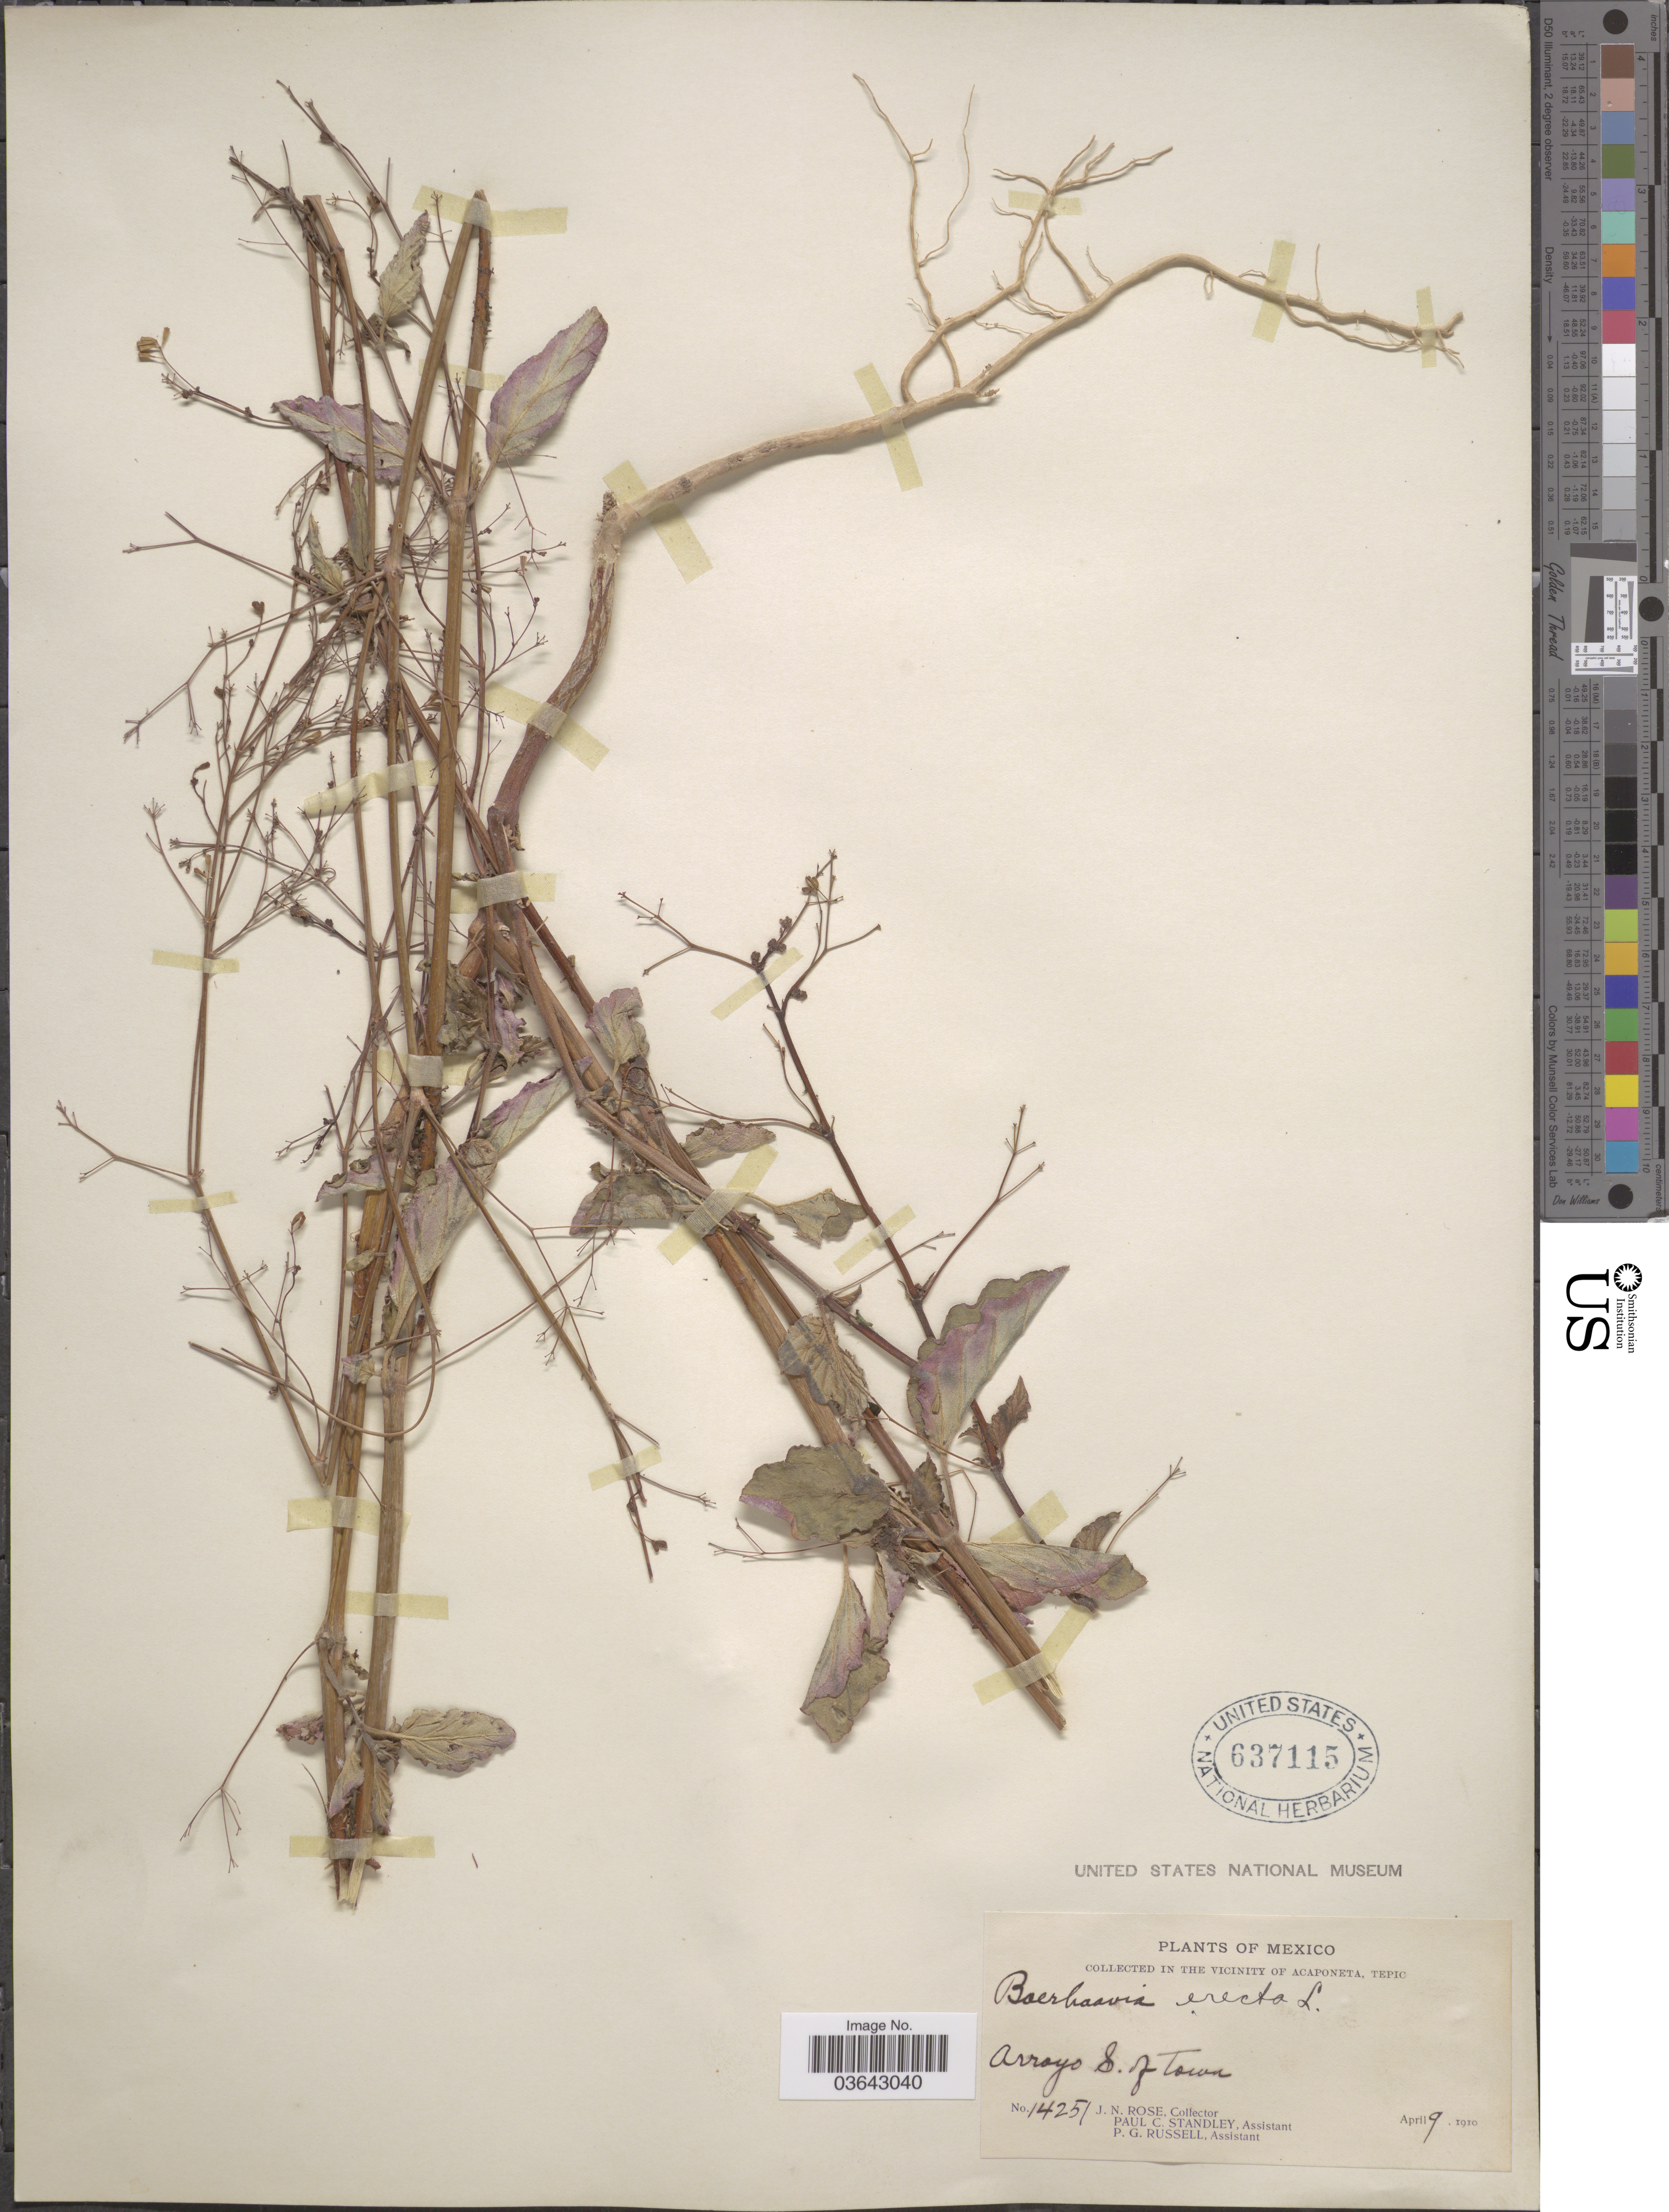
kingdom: Plantae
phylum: Tracheophyta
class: Magnoliopsida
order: Caryophyllales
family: Nyctaginaceae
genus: Boerhavia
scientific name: Boerhavia erecta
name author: L.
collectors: J. N. Rose, P. C. Standley & P. G. Russell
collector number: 14251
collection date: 1910-04-09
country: Mexico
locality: In the vicinity of Acaponeta, Tepic. Arroyo S. of town.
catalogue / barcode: US 637115